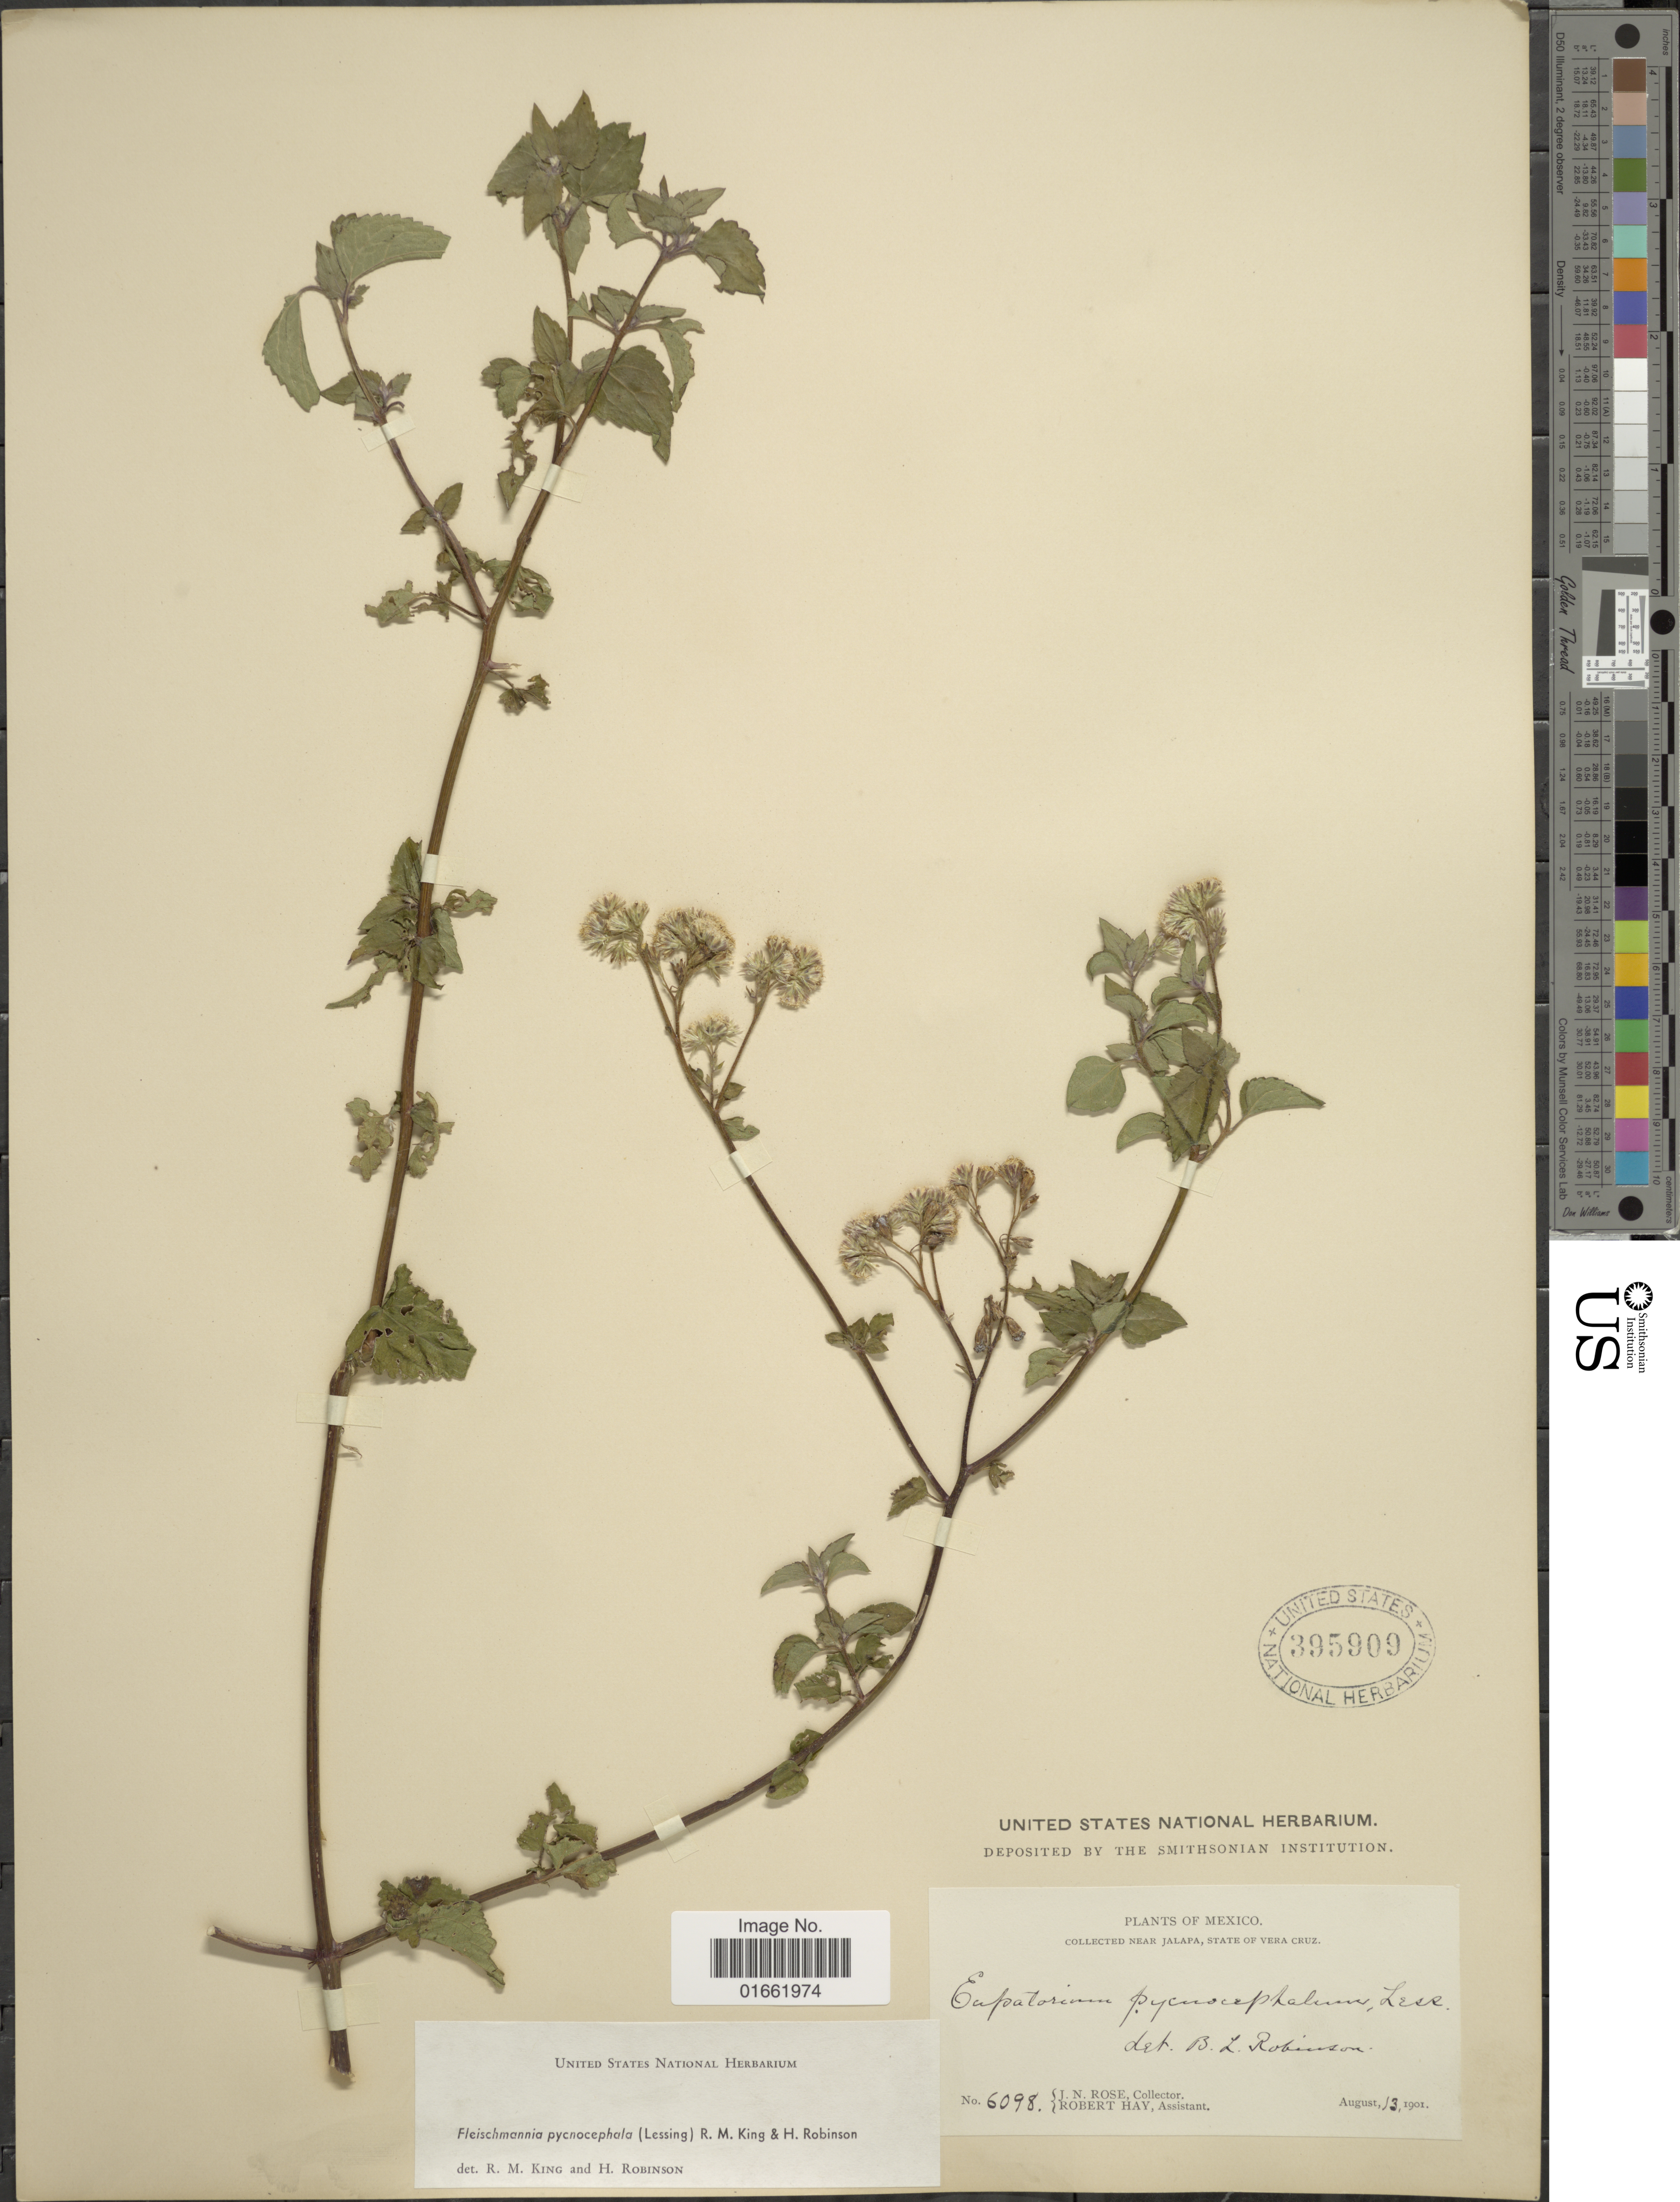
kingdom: Plantae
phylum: Tracheophyta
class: Magnoliopsida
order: Asterales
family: Asteraceae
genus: Fleischmannia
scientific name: Fleischmannia pycnocephala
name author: (Less.) R.M. King & H. Rob.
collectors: J. N. Rose & R. H. Hay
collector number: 6098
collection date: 1901-08-13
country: Mexico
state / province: Veracruz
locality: Near Jalapa, State of Vera Cruz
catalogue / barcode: US 395909